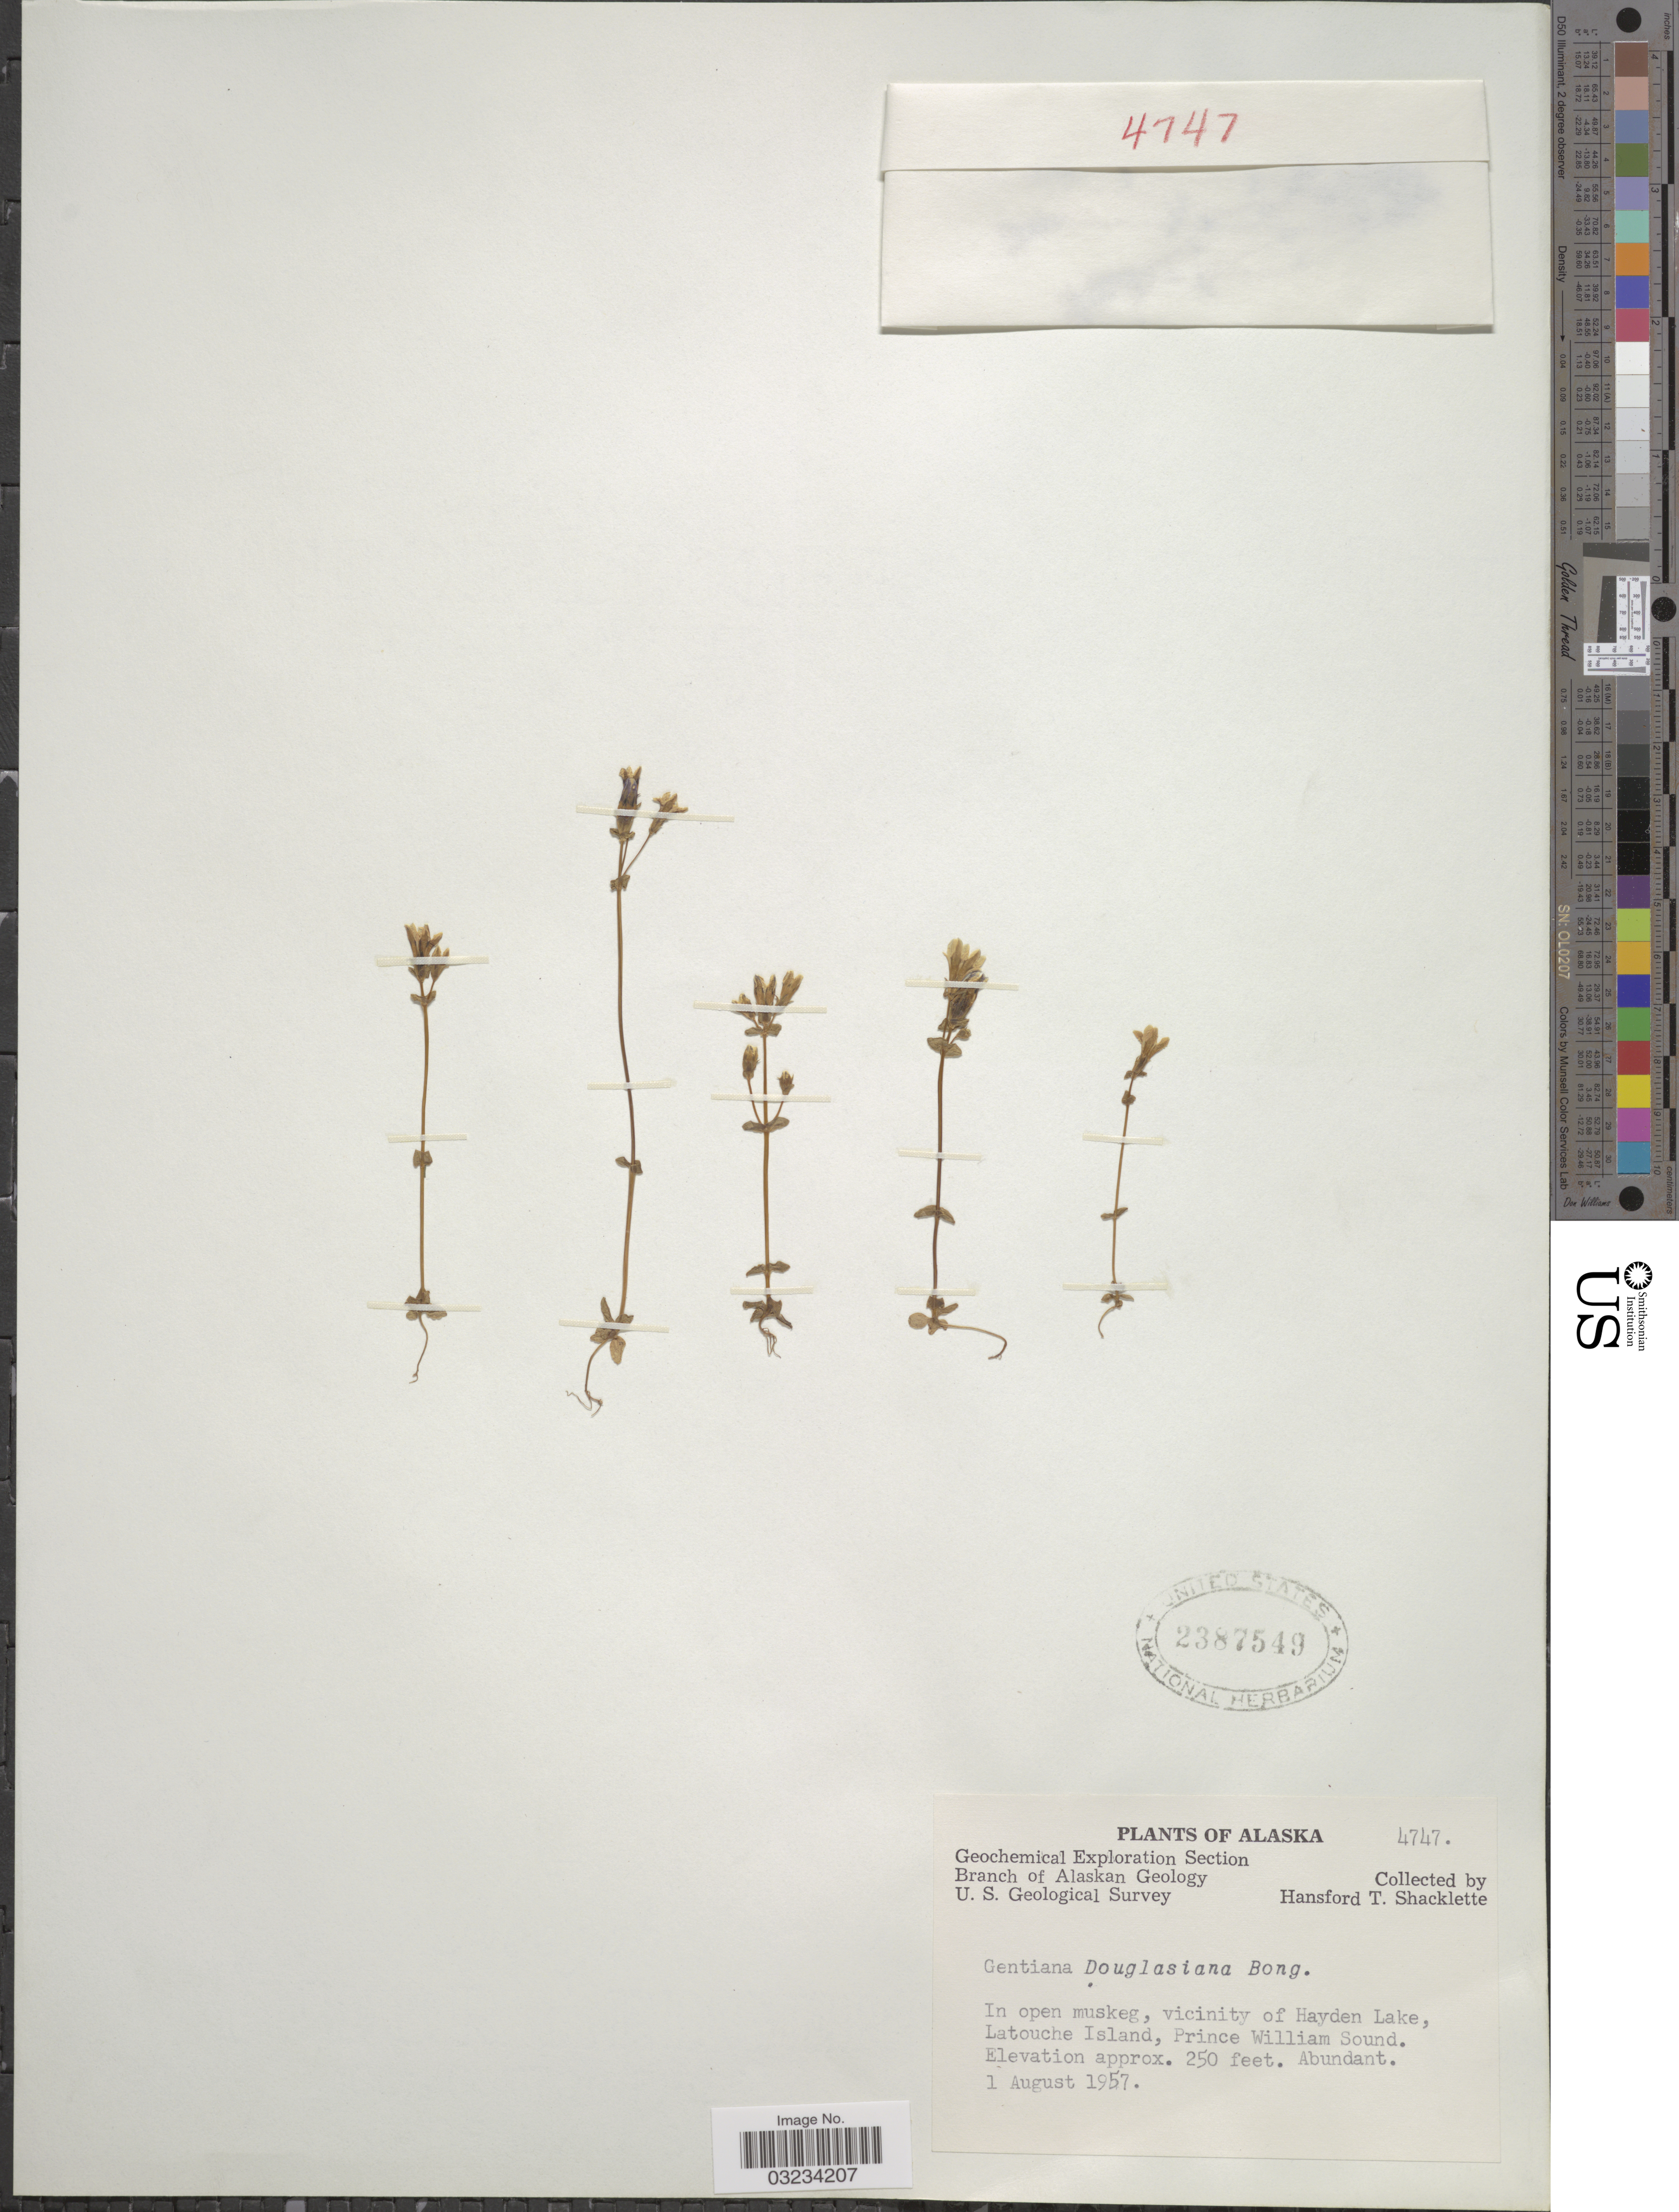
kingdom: Plantae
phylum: Tracheophyta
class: Magnoliopsida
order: Gentianales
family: Gentianaceae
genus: Gentiana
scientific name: Gentiana douglasiana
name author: Bong.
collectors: H. Shacklette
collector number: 4747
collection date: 1957-08-01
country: United States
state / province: Alaska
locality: In open muskeg, vicinity of Hayden Lake, Latouche Island, Prince William Sound.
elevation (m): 76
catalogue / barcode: US 2387549